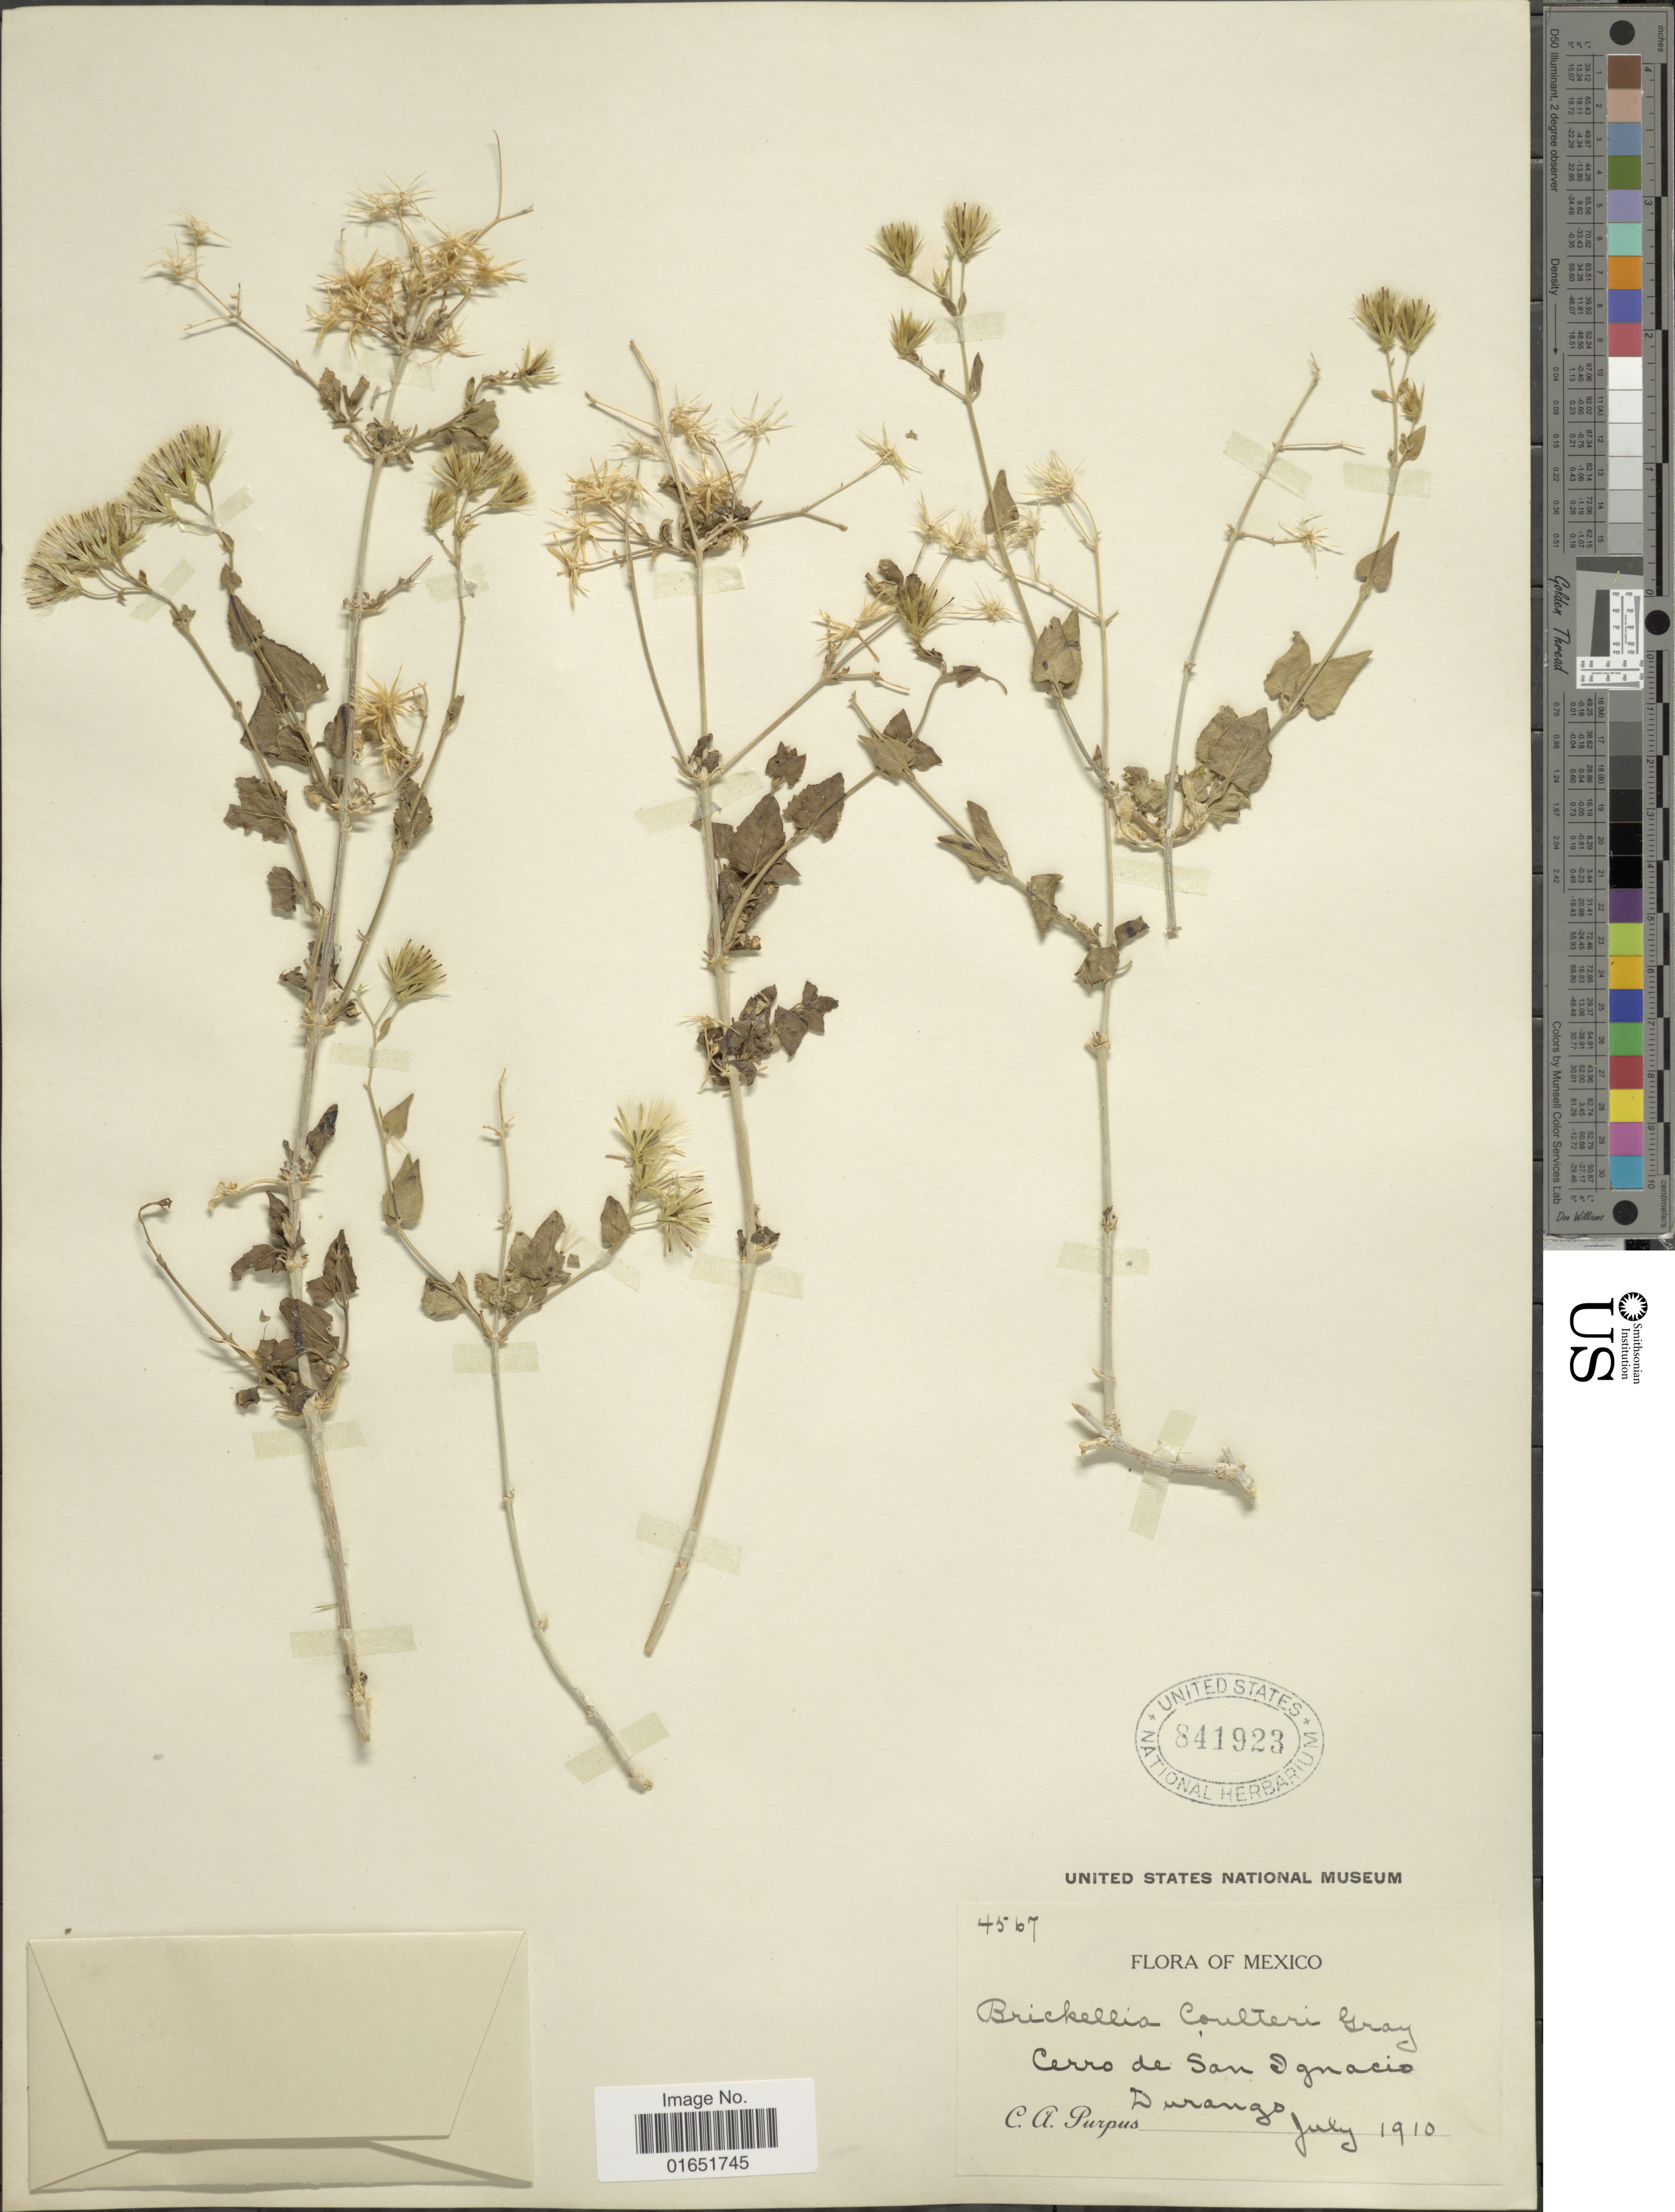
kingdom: Plantae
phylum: Tracheophyta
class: Magnoliopsida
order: Asterales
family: Asteraceae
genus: Brickellia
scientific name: Brickellia coulteri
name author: A. Gray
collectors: C. A. Purpus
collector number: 4567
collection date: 1910-07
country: Mexico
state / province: Durango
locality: Cerro de San Ignacio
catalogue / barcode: US 841923